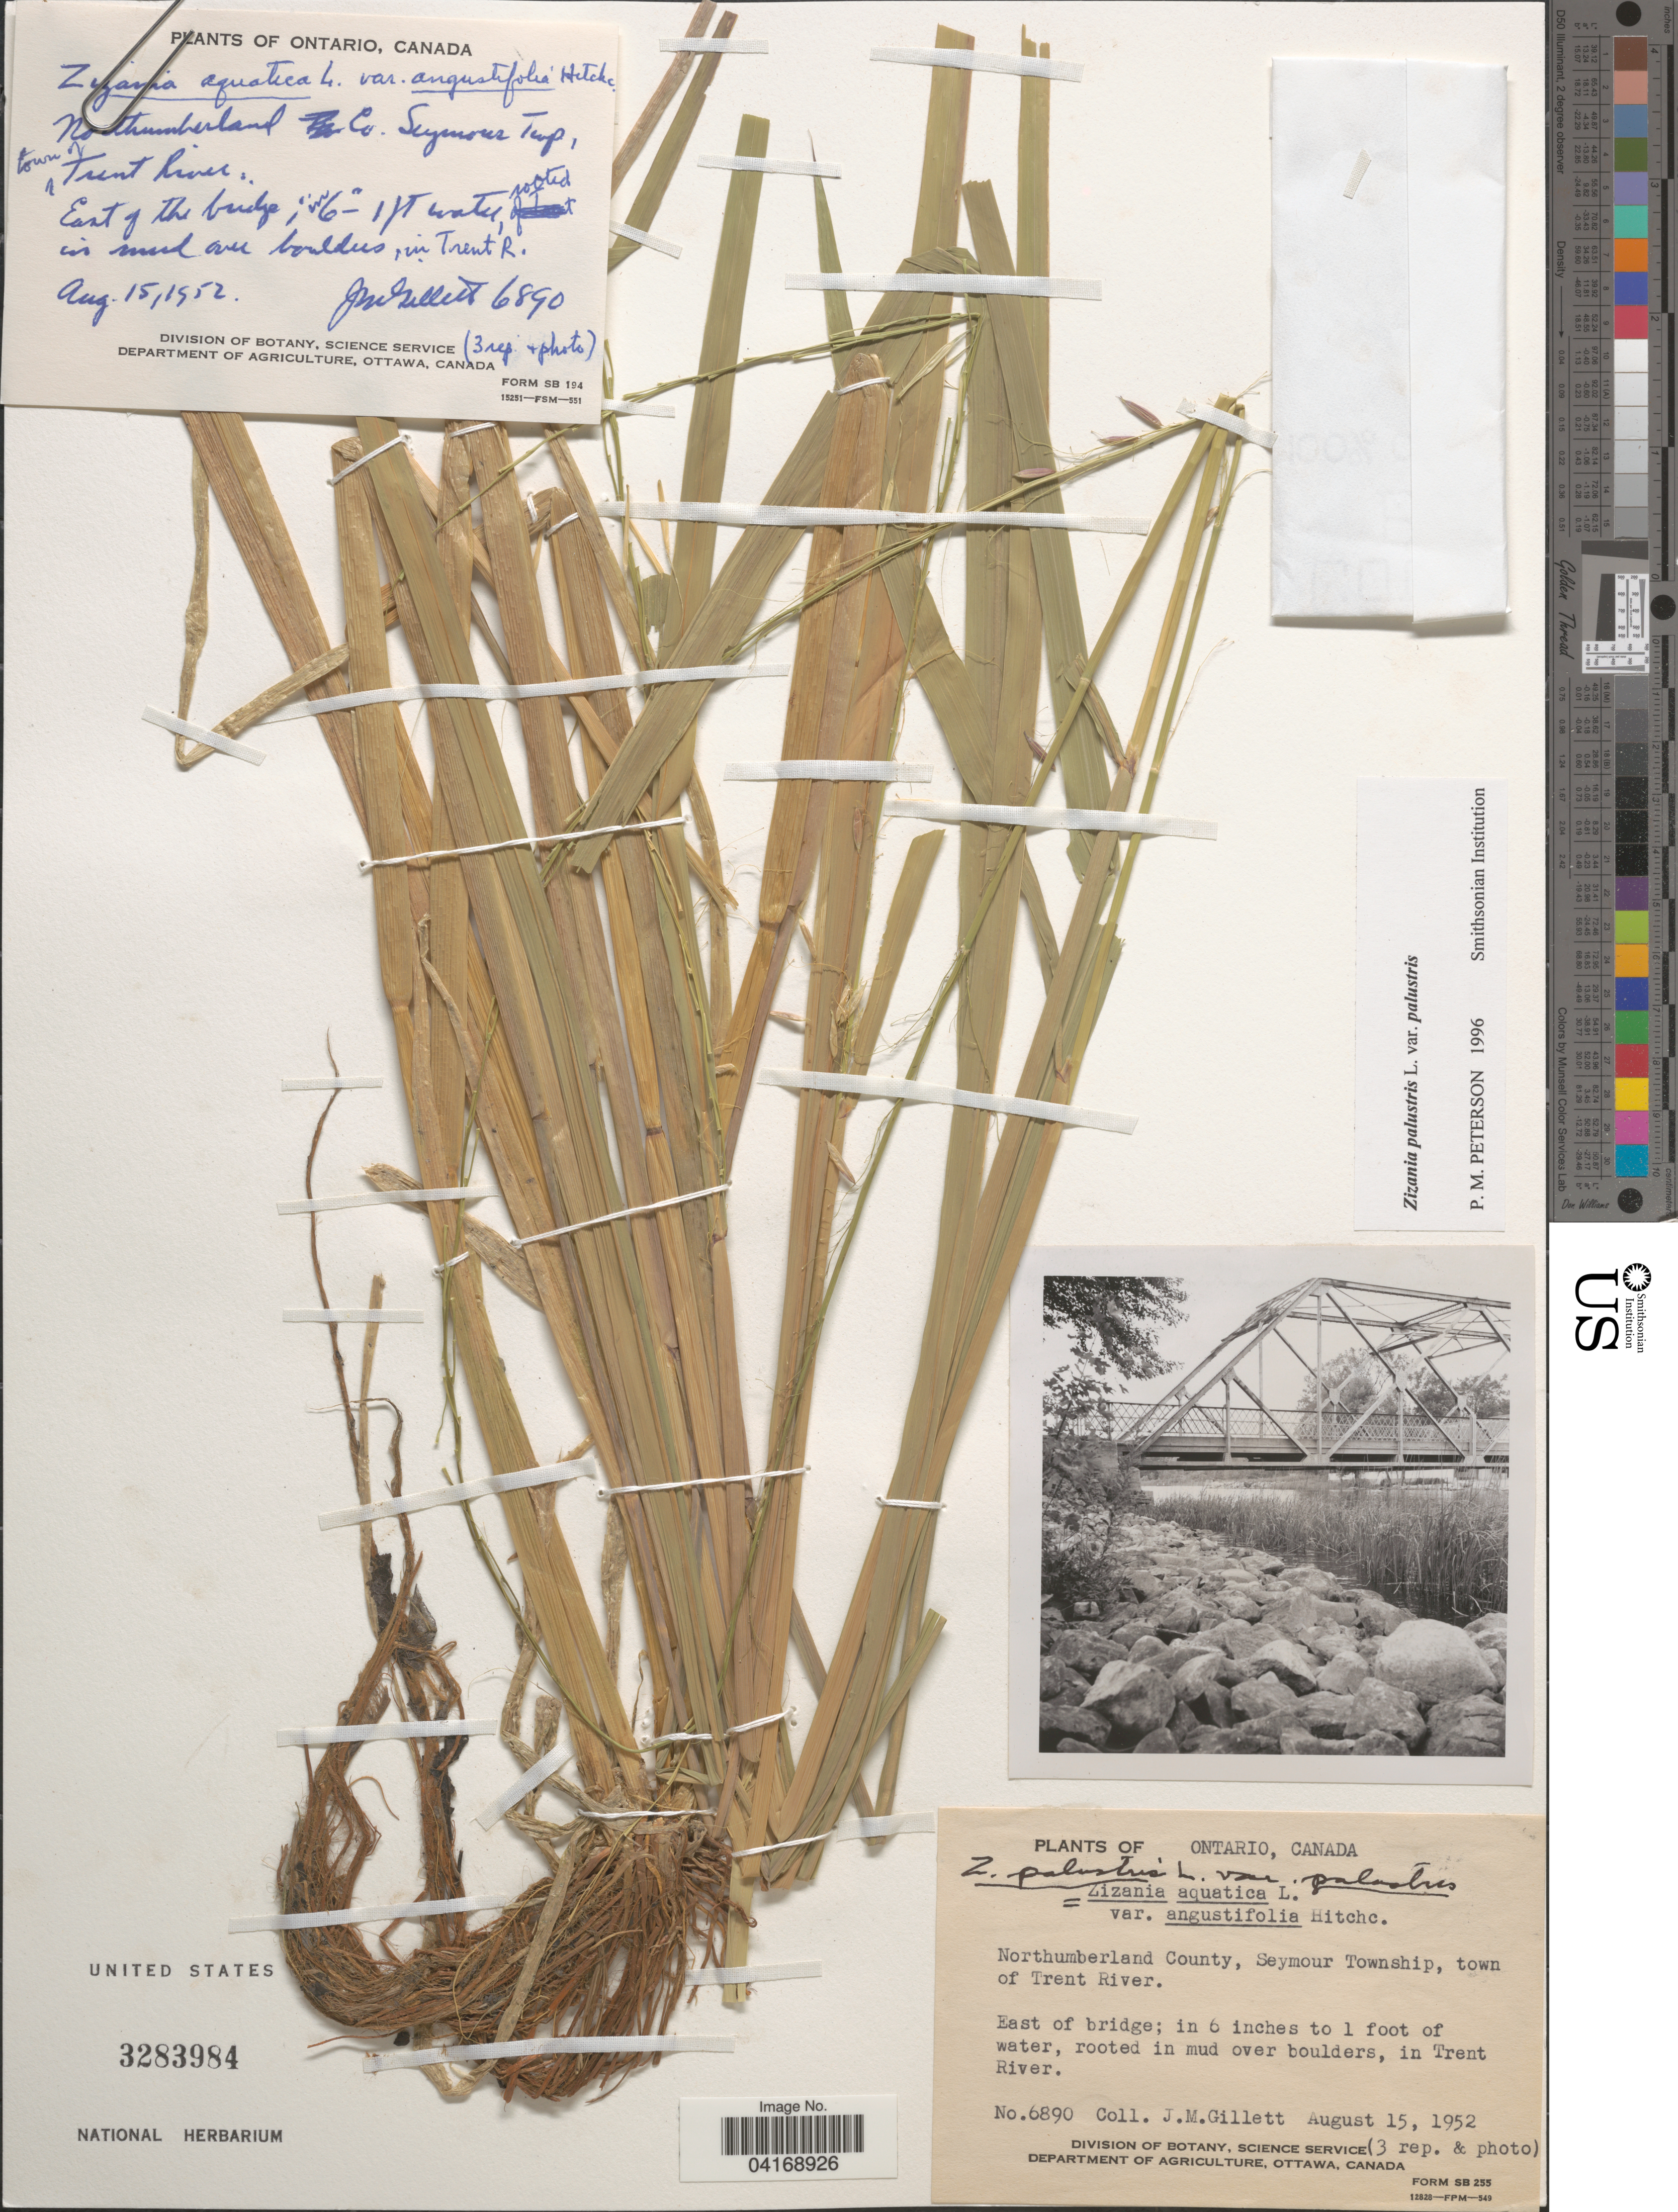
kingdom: Plantae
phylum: Tracheophyta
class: Liliopsida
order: Poales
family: Poaceae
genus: Zizania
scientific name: Zizania palustris var. palustris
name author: L.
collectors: J. M. Gillett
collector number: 6890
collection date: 1952-08-15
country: Canada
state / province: Ontario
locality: Northumberland County, Seymour Township, town of Trent River. East of bridge. In Trent River.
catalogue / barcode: US 3283984